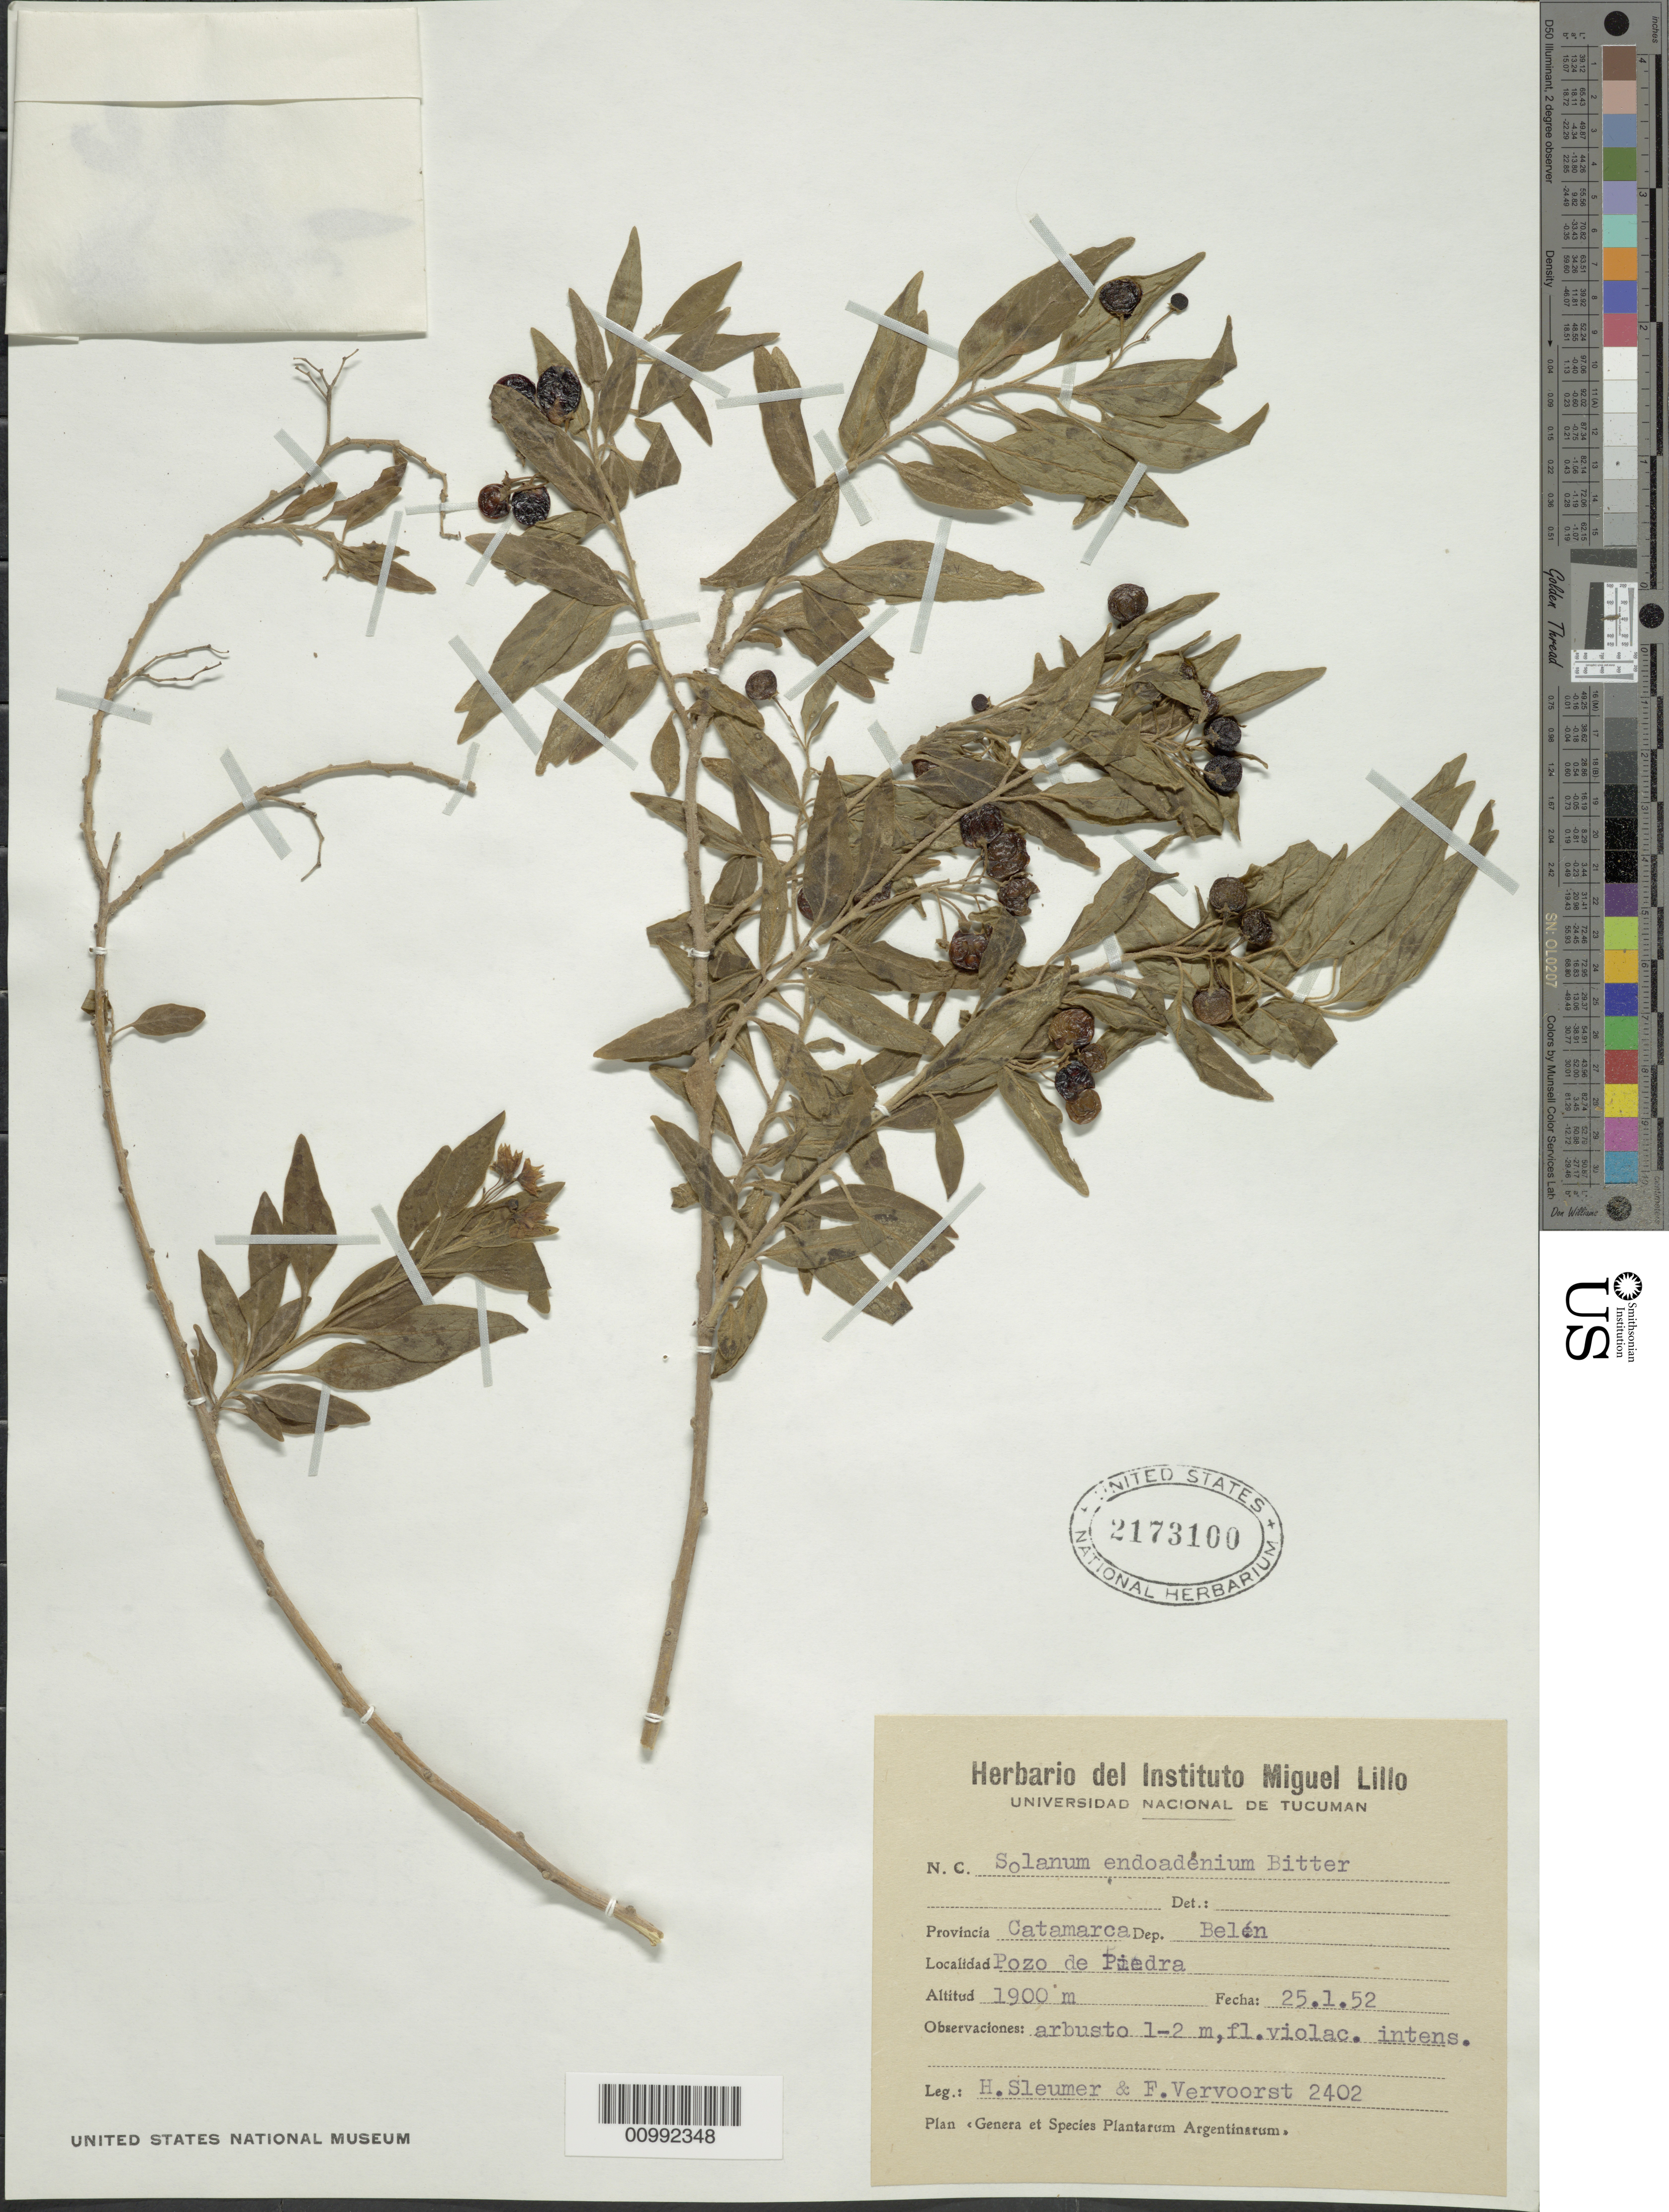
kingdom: Plantae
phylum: Tracheophyta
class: Magnoliopsida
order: Solanales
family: Solanaceae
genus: Solanum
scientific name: Solanum endoadenium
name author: Bitter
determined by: Knapp, S. D.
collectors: H. O. Sleumer & F. Vervoorst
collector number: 2402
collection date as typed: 25 Jan 1952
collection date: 1952-01-25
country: Argentina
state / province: Catamarca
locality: Pozo de Piedra, Dept. Belen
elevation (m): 1900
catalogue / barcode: US 2173100